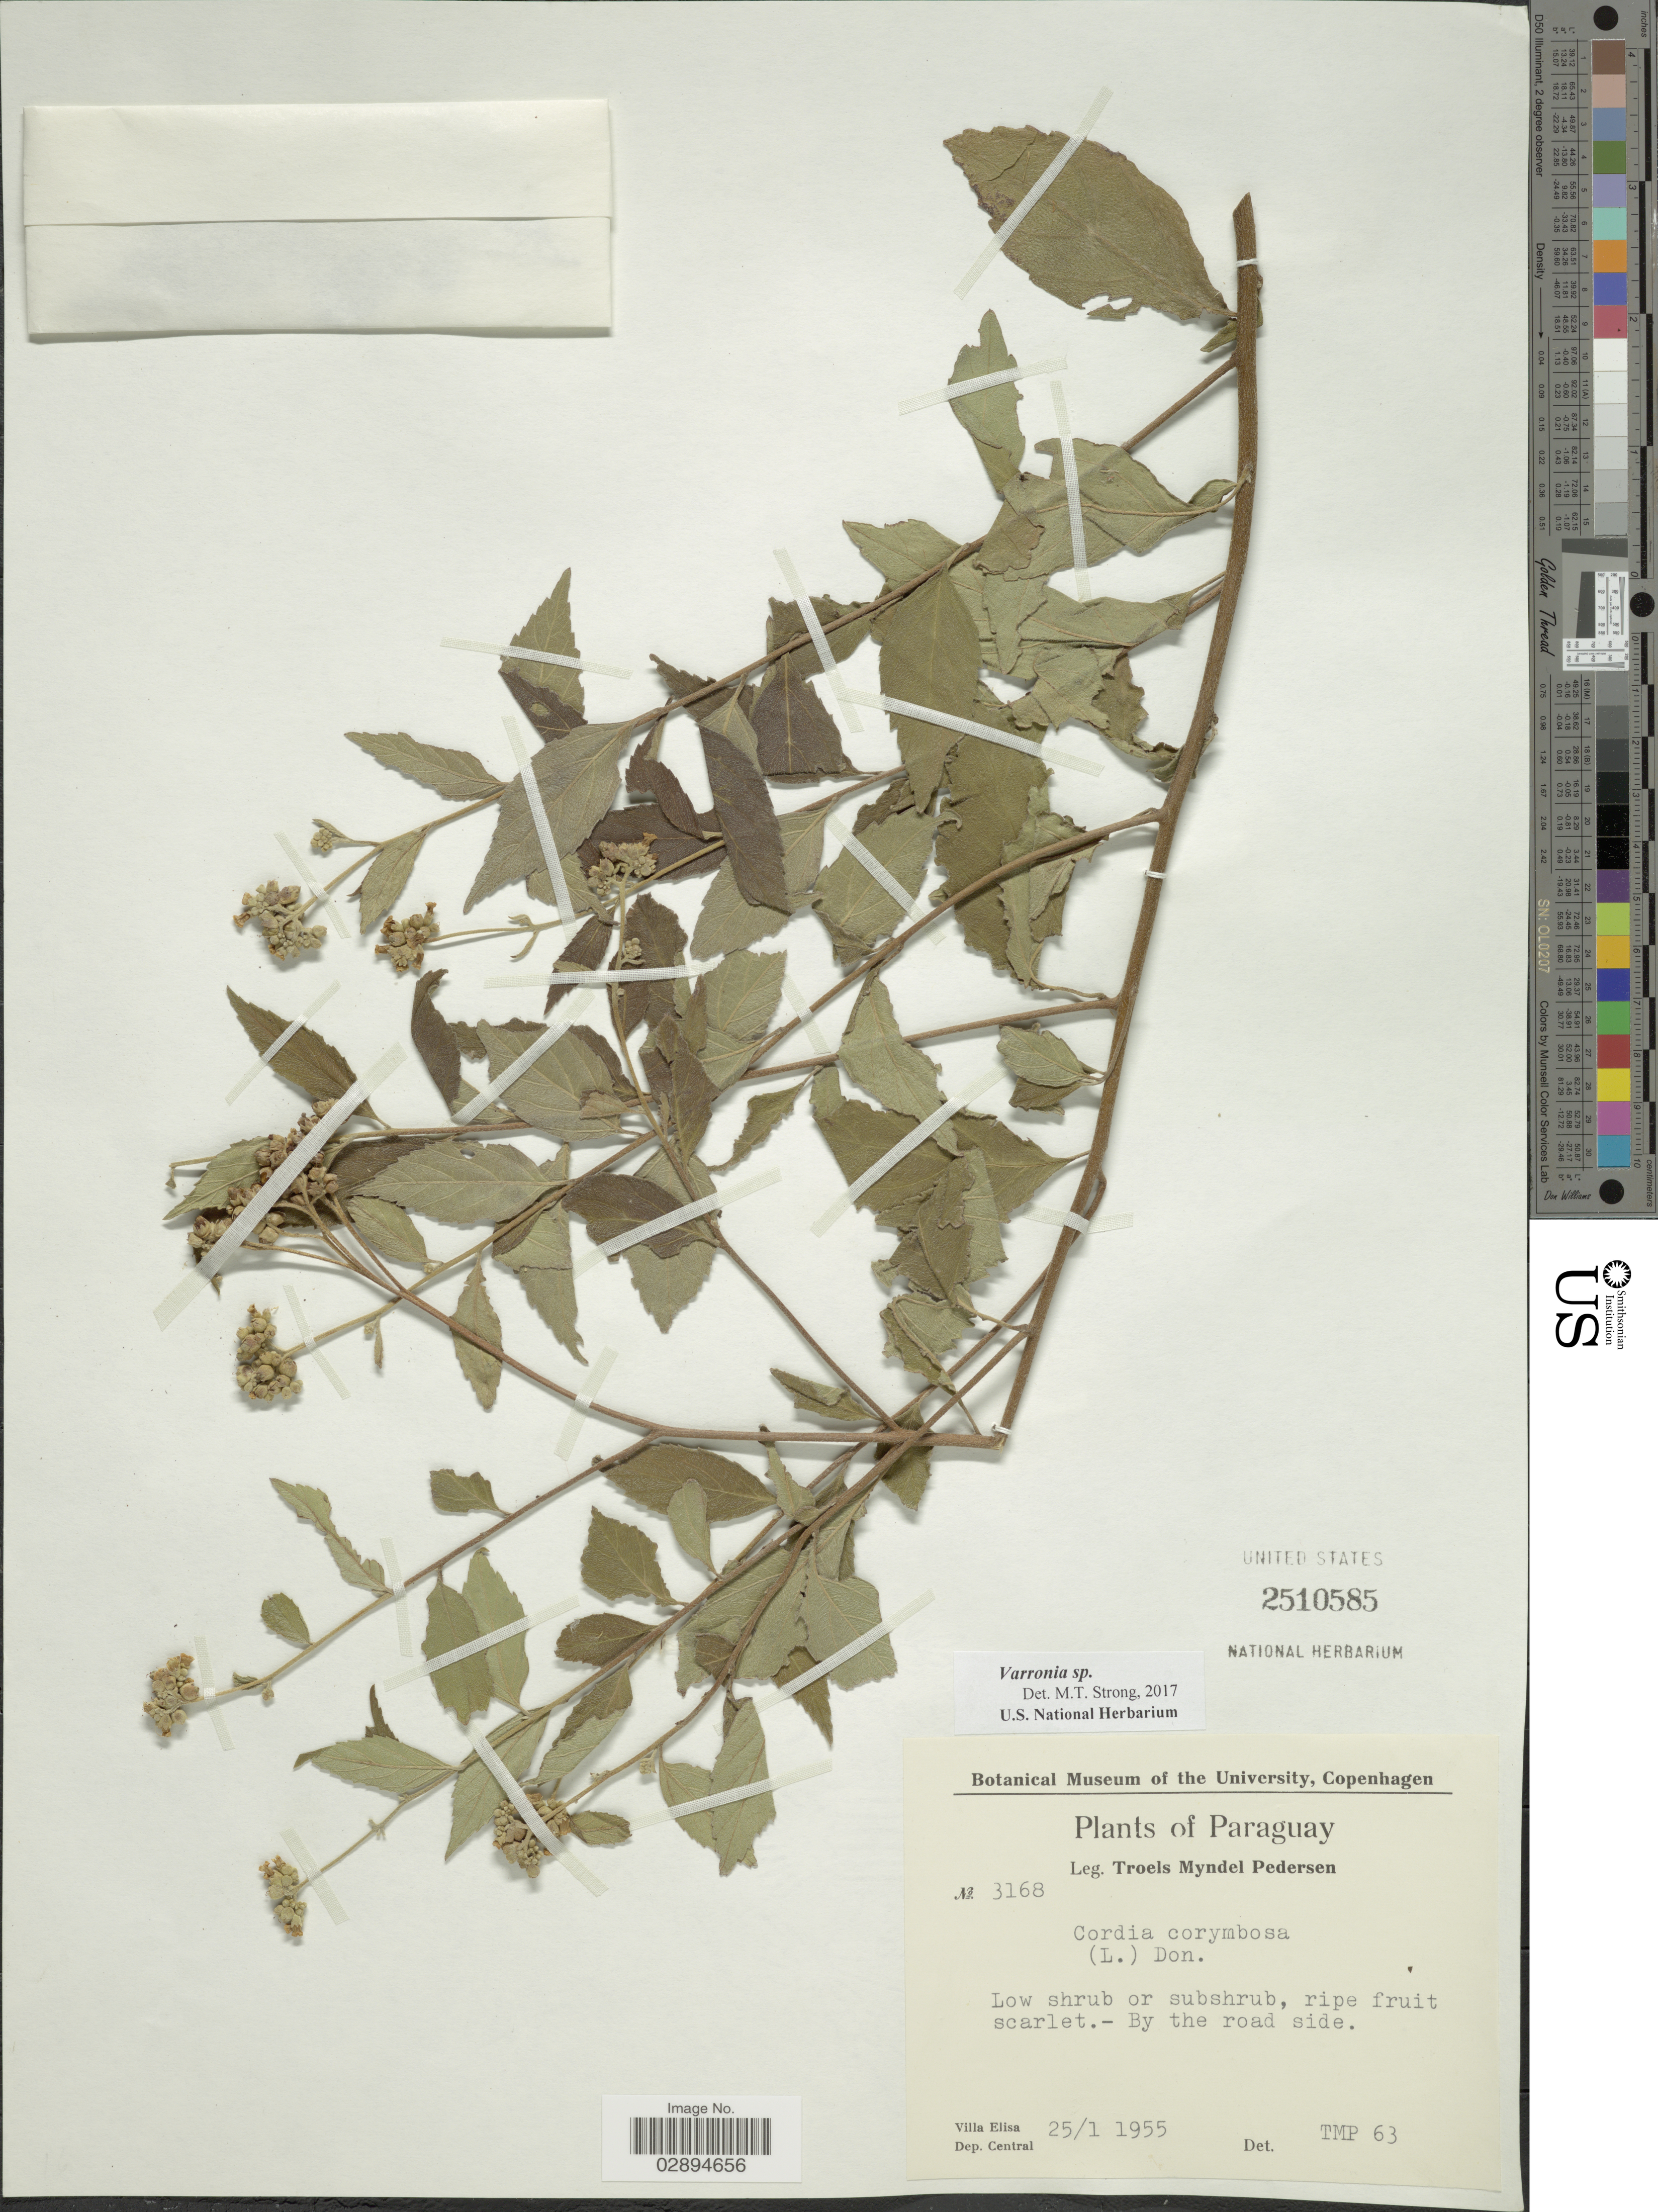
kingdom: Plantae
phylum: Tracheophyta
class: Magnoliopsida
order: Boraginales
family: Cordiaceae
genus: Varronia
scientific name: Varronia sp.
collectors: T. Pederson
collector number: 3168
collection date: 1955-01-25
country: Paraguay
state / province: Central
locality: Villa Elisa. Dep. Central. By the road side.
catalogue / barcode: US 2510585